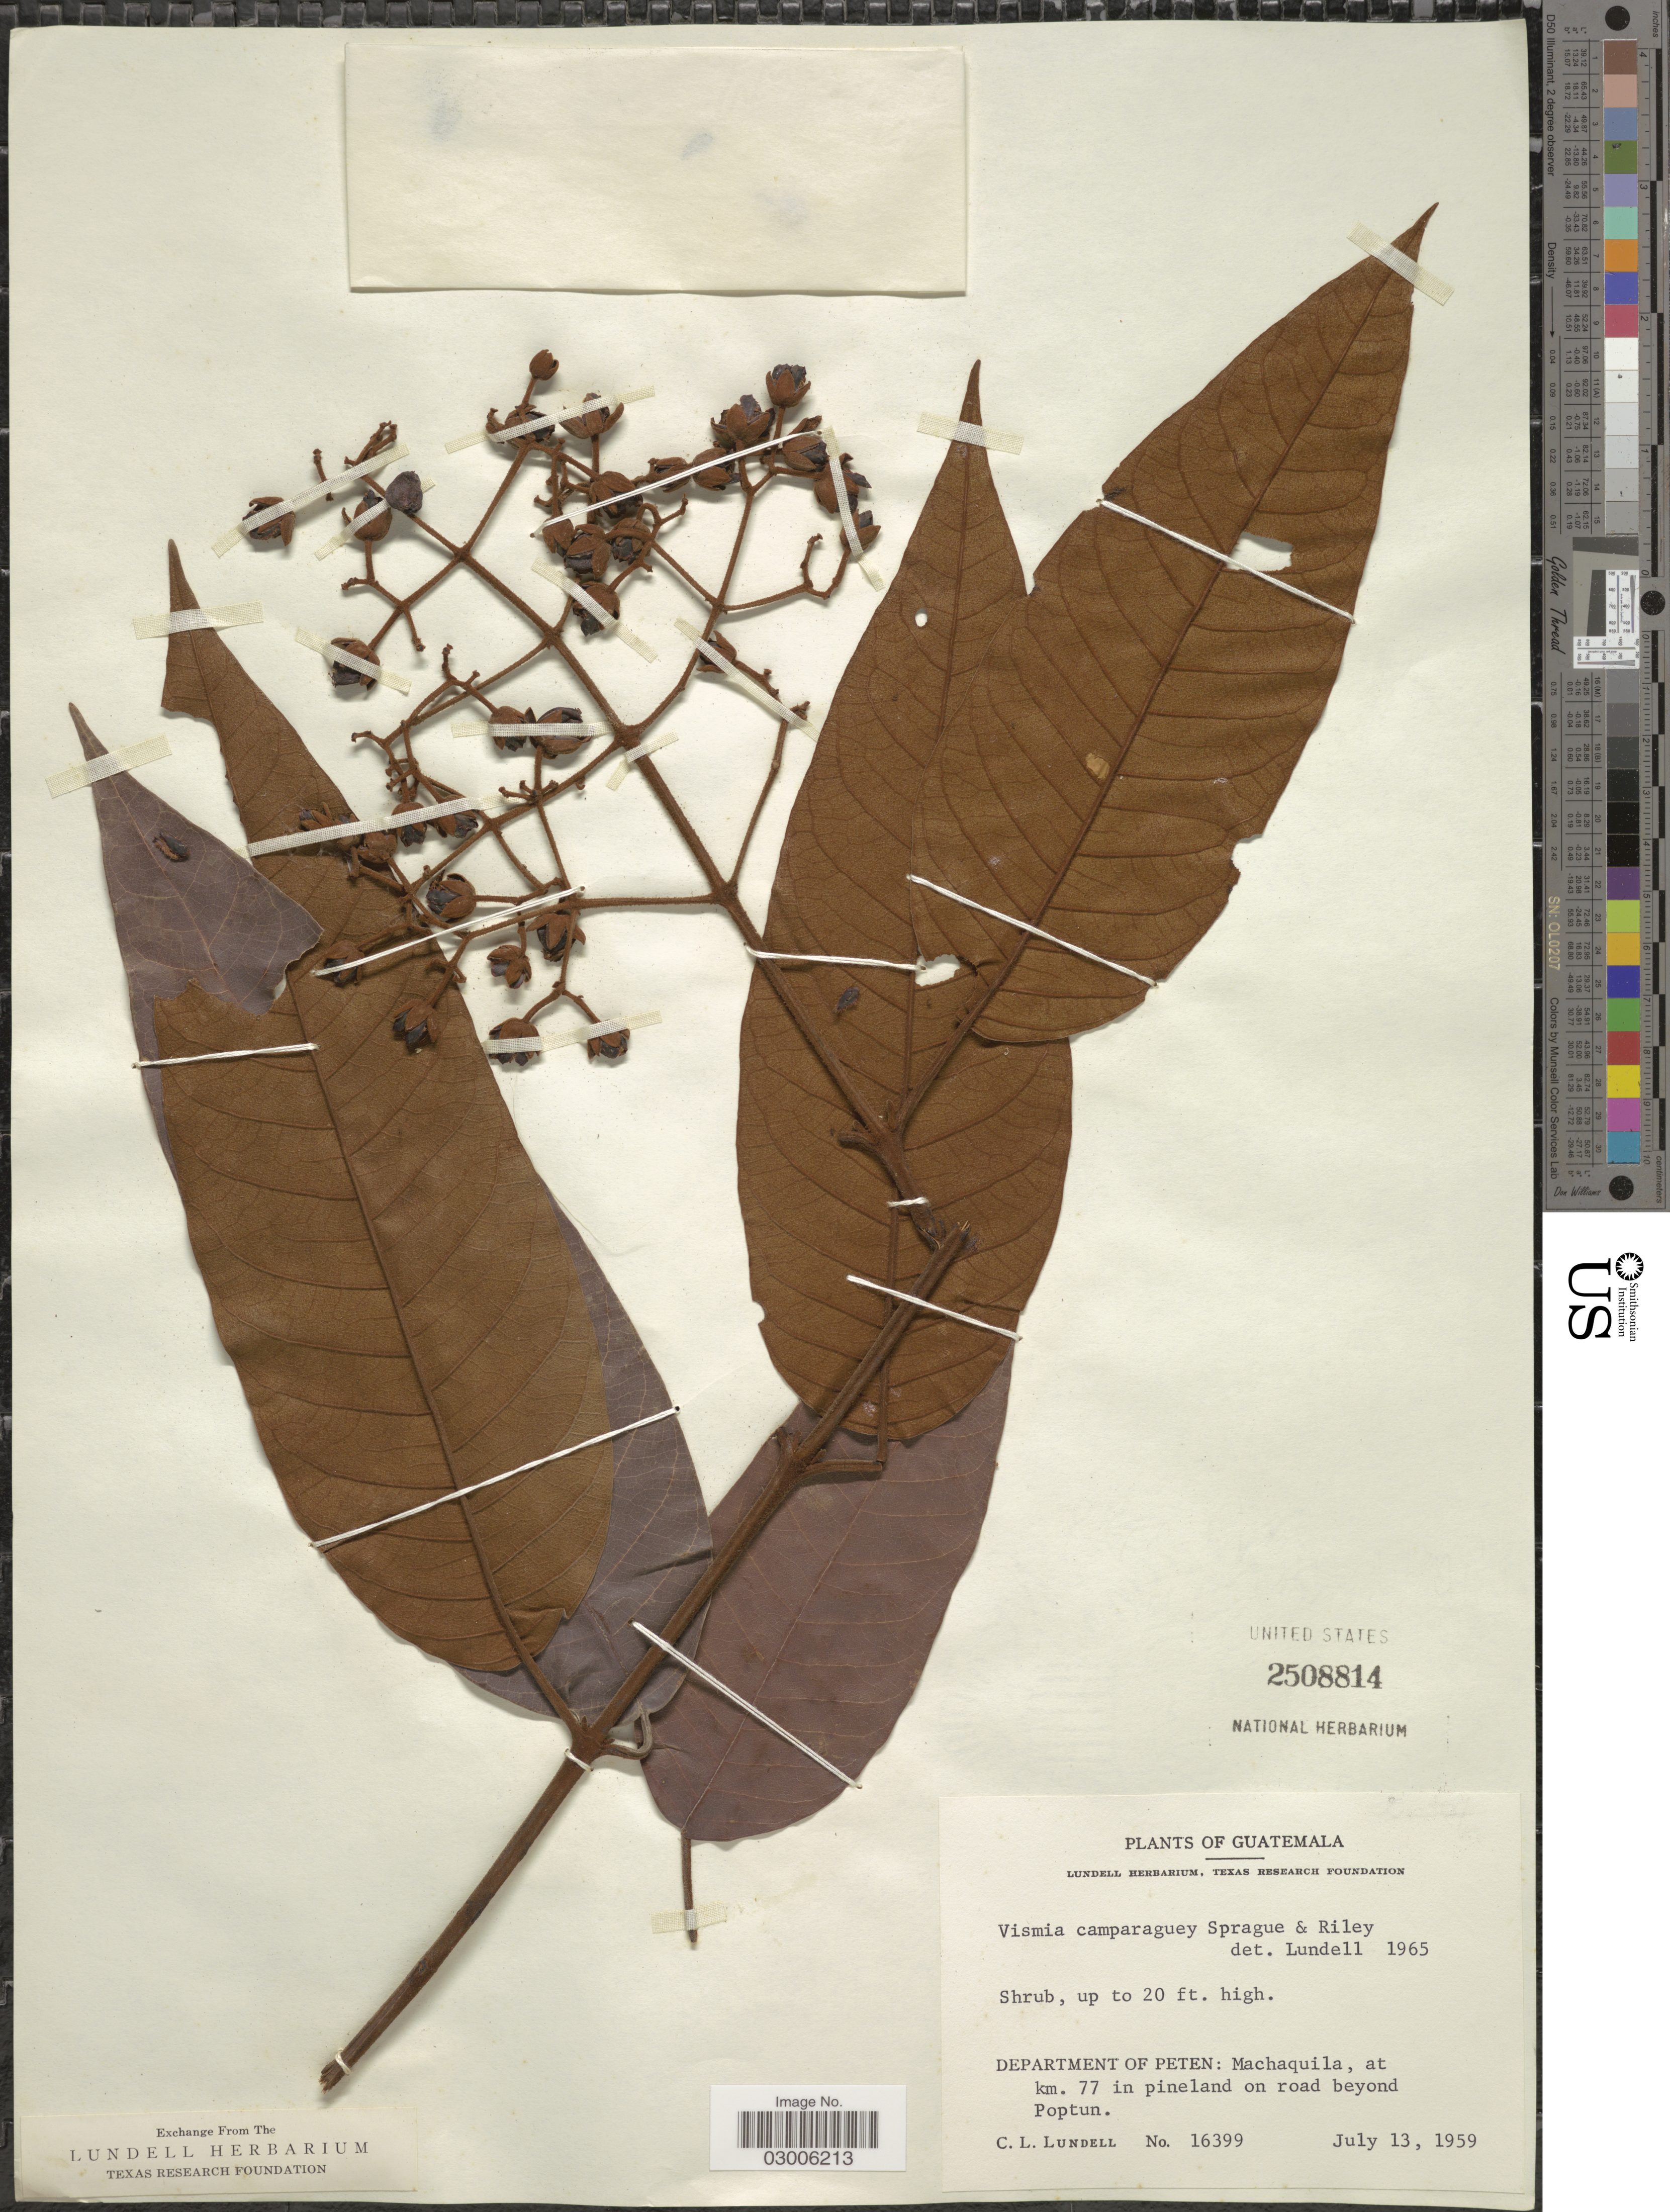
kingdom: Plantae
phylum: Tracheophyta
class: Magnoliopsida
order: Malpighiales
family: Hypericaceae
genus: Vismia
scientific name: Vismia camparaguey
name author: Sprague & L. Riley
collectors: C. L. Lundell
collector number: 16399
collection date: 1959-07-13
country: Guatemala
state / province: El Petén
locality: Department of Peten: Machaquila, at km. 77 in pineland on road beyond Poptun.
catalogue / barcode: US 2508814